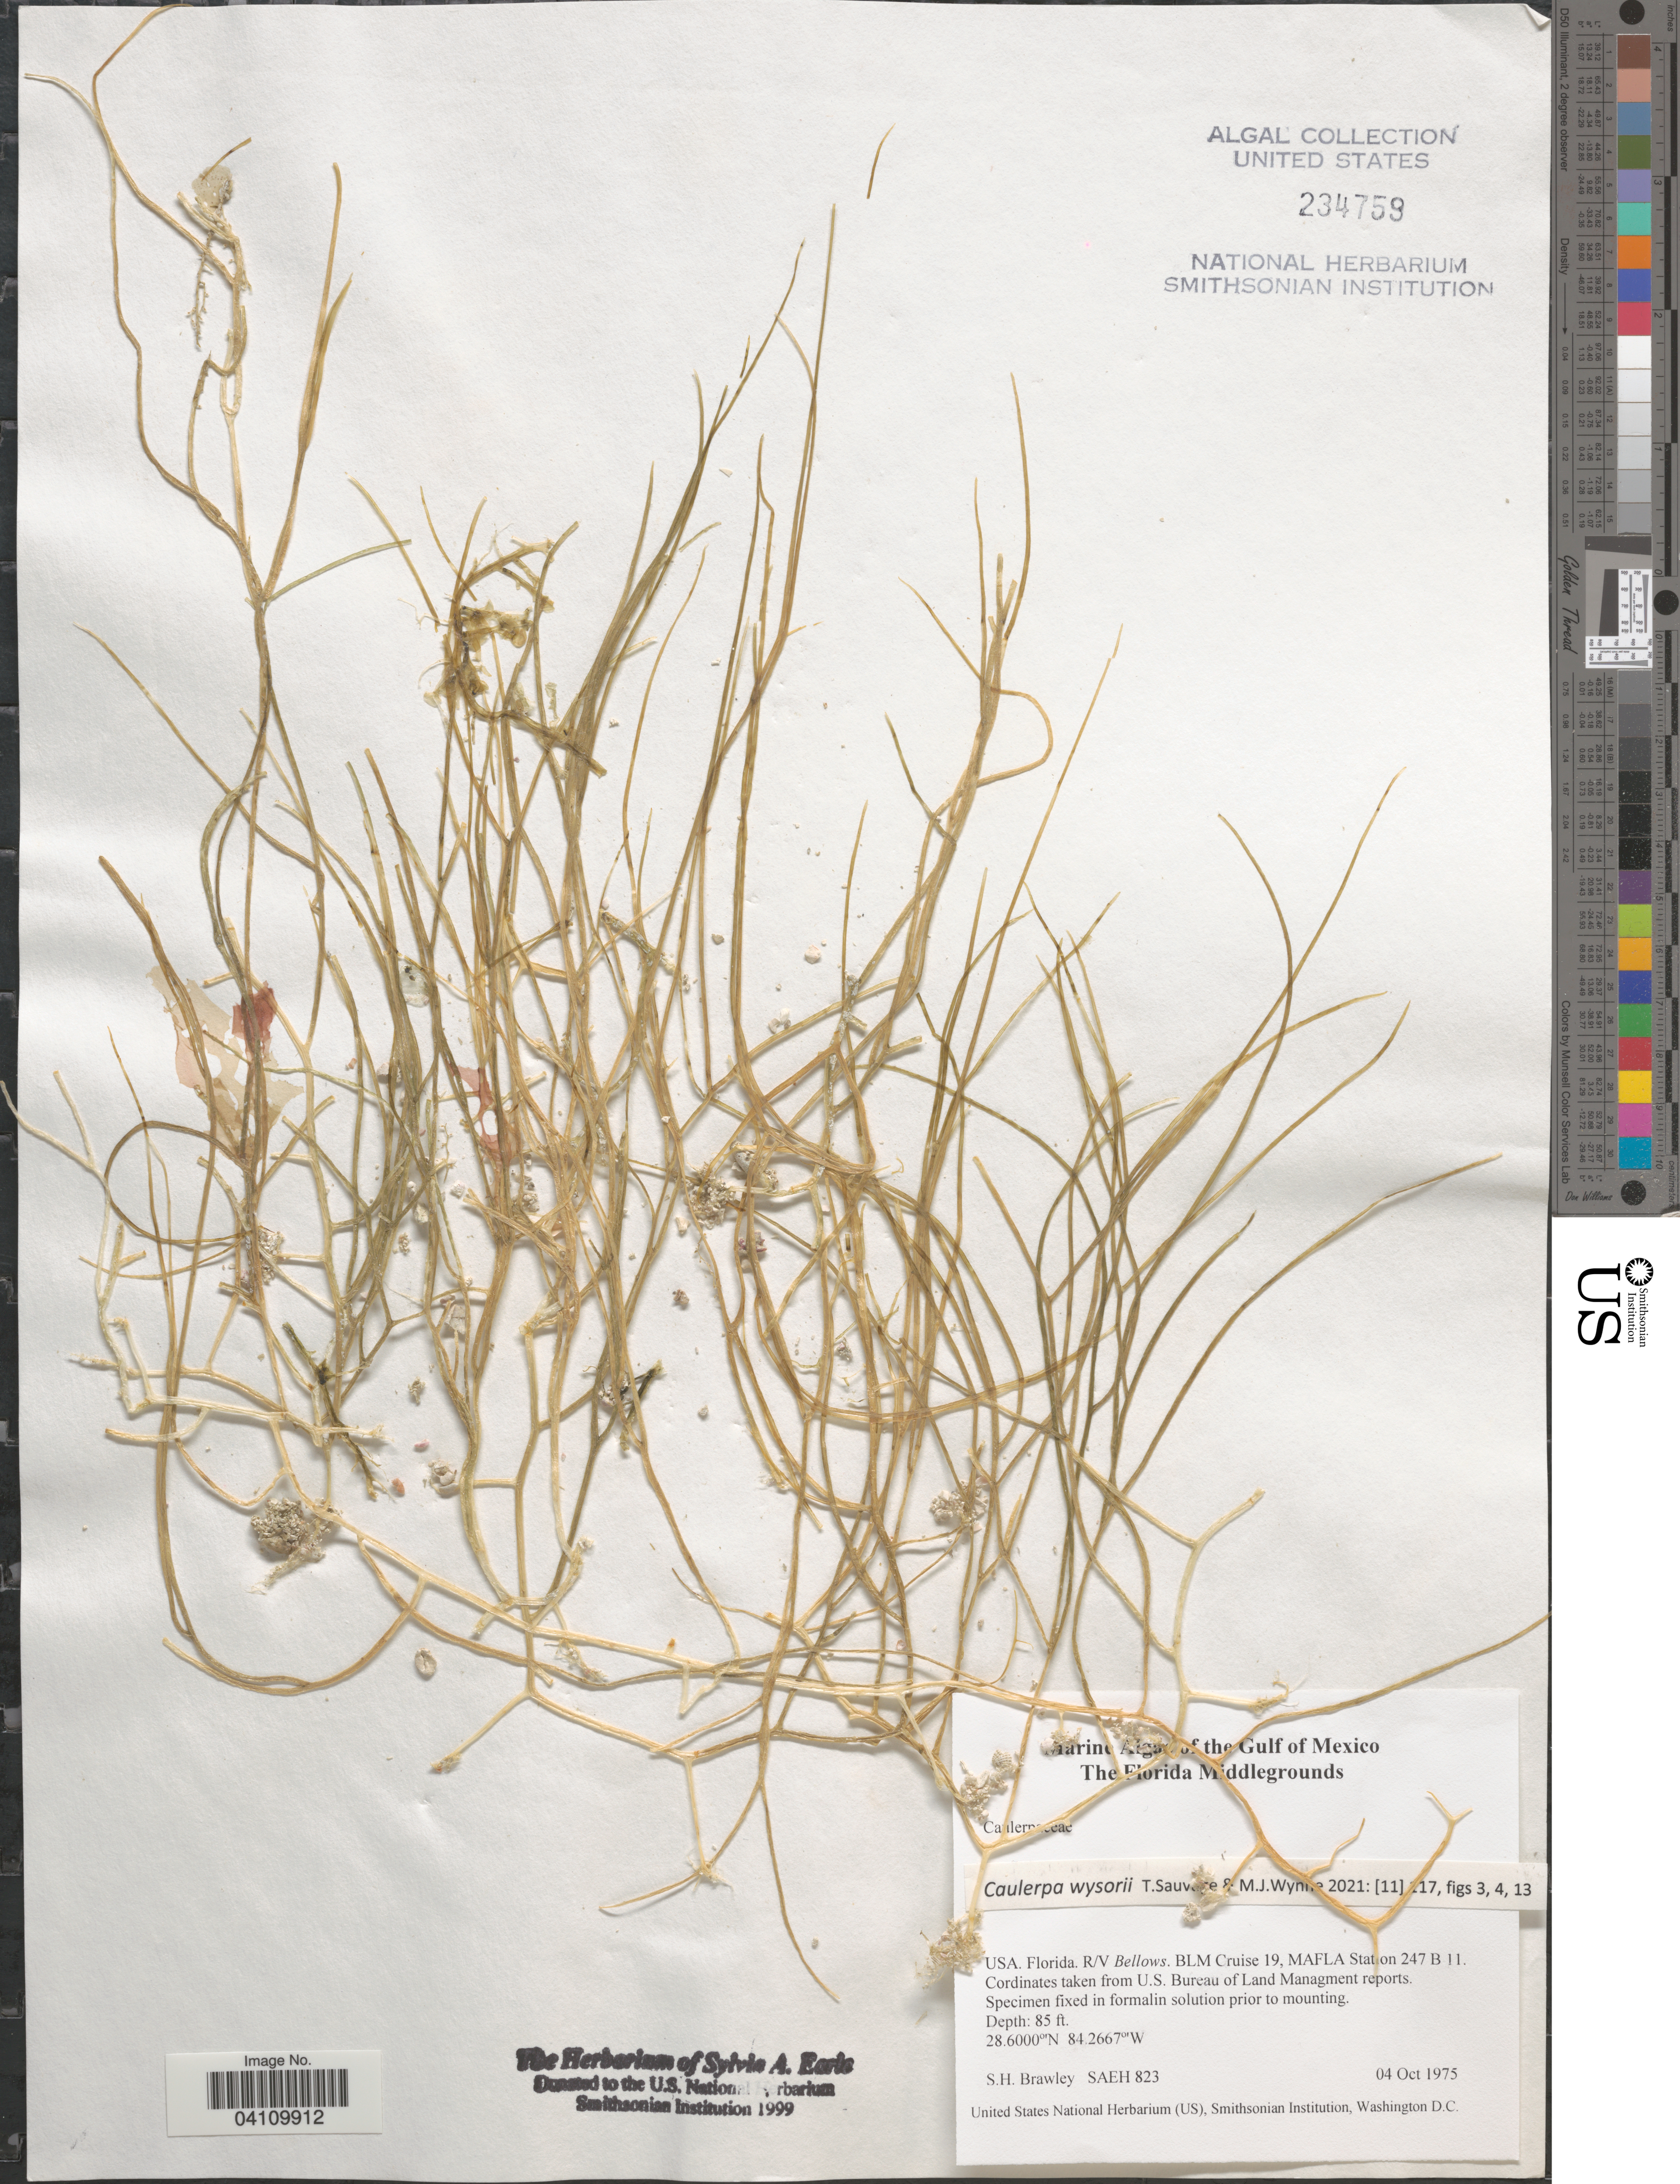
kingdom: Plantae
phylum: Chlorophyta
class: Ulvophyceae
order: Bryopsidales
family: Caulerpaceae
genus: Caulerpa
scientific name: Caulerpa wysorii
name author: Sauvage & M.J. Wynne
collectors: S. Brawley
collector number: SAEH 823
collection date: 1975-10-04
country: United States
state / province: Florida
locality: The Gulf of Mexico. The Florida Middlegrounds. R/V Bellows. BLM Cruise 19, MAFLA Station 247 B 11. Cordinates taken from U.S. Bureau of Land Managment reports [unsure placement].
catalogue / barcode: US 234759